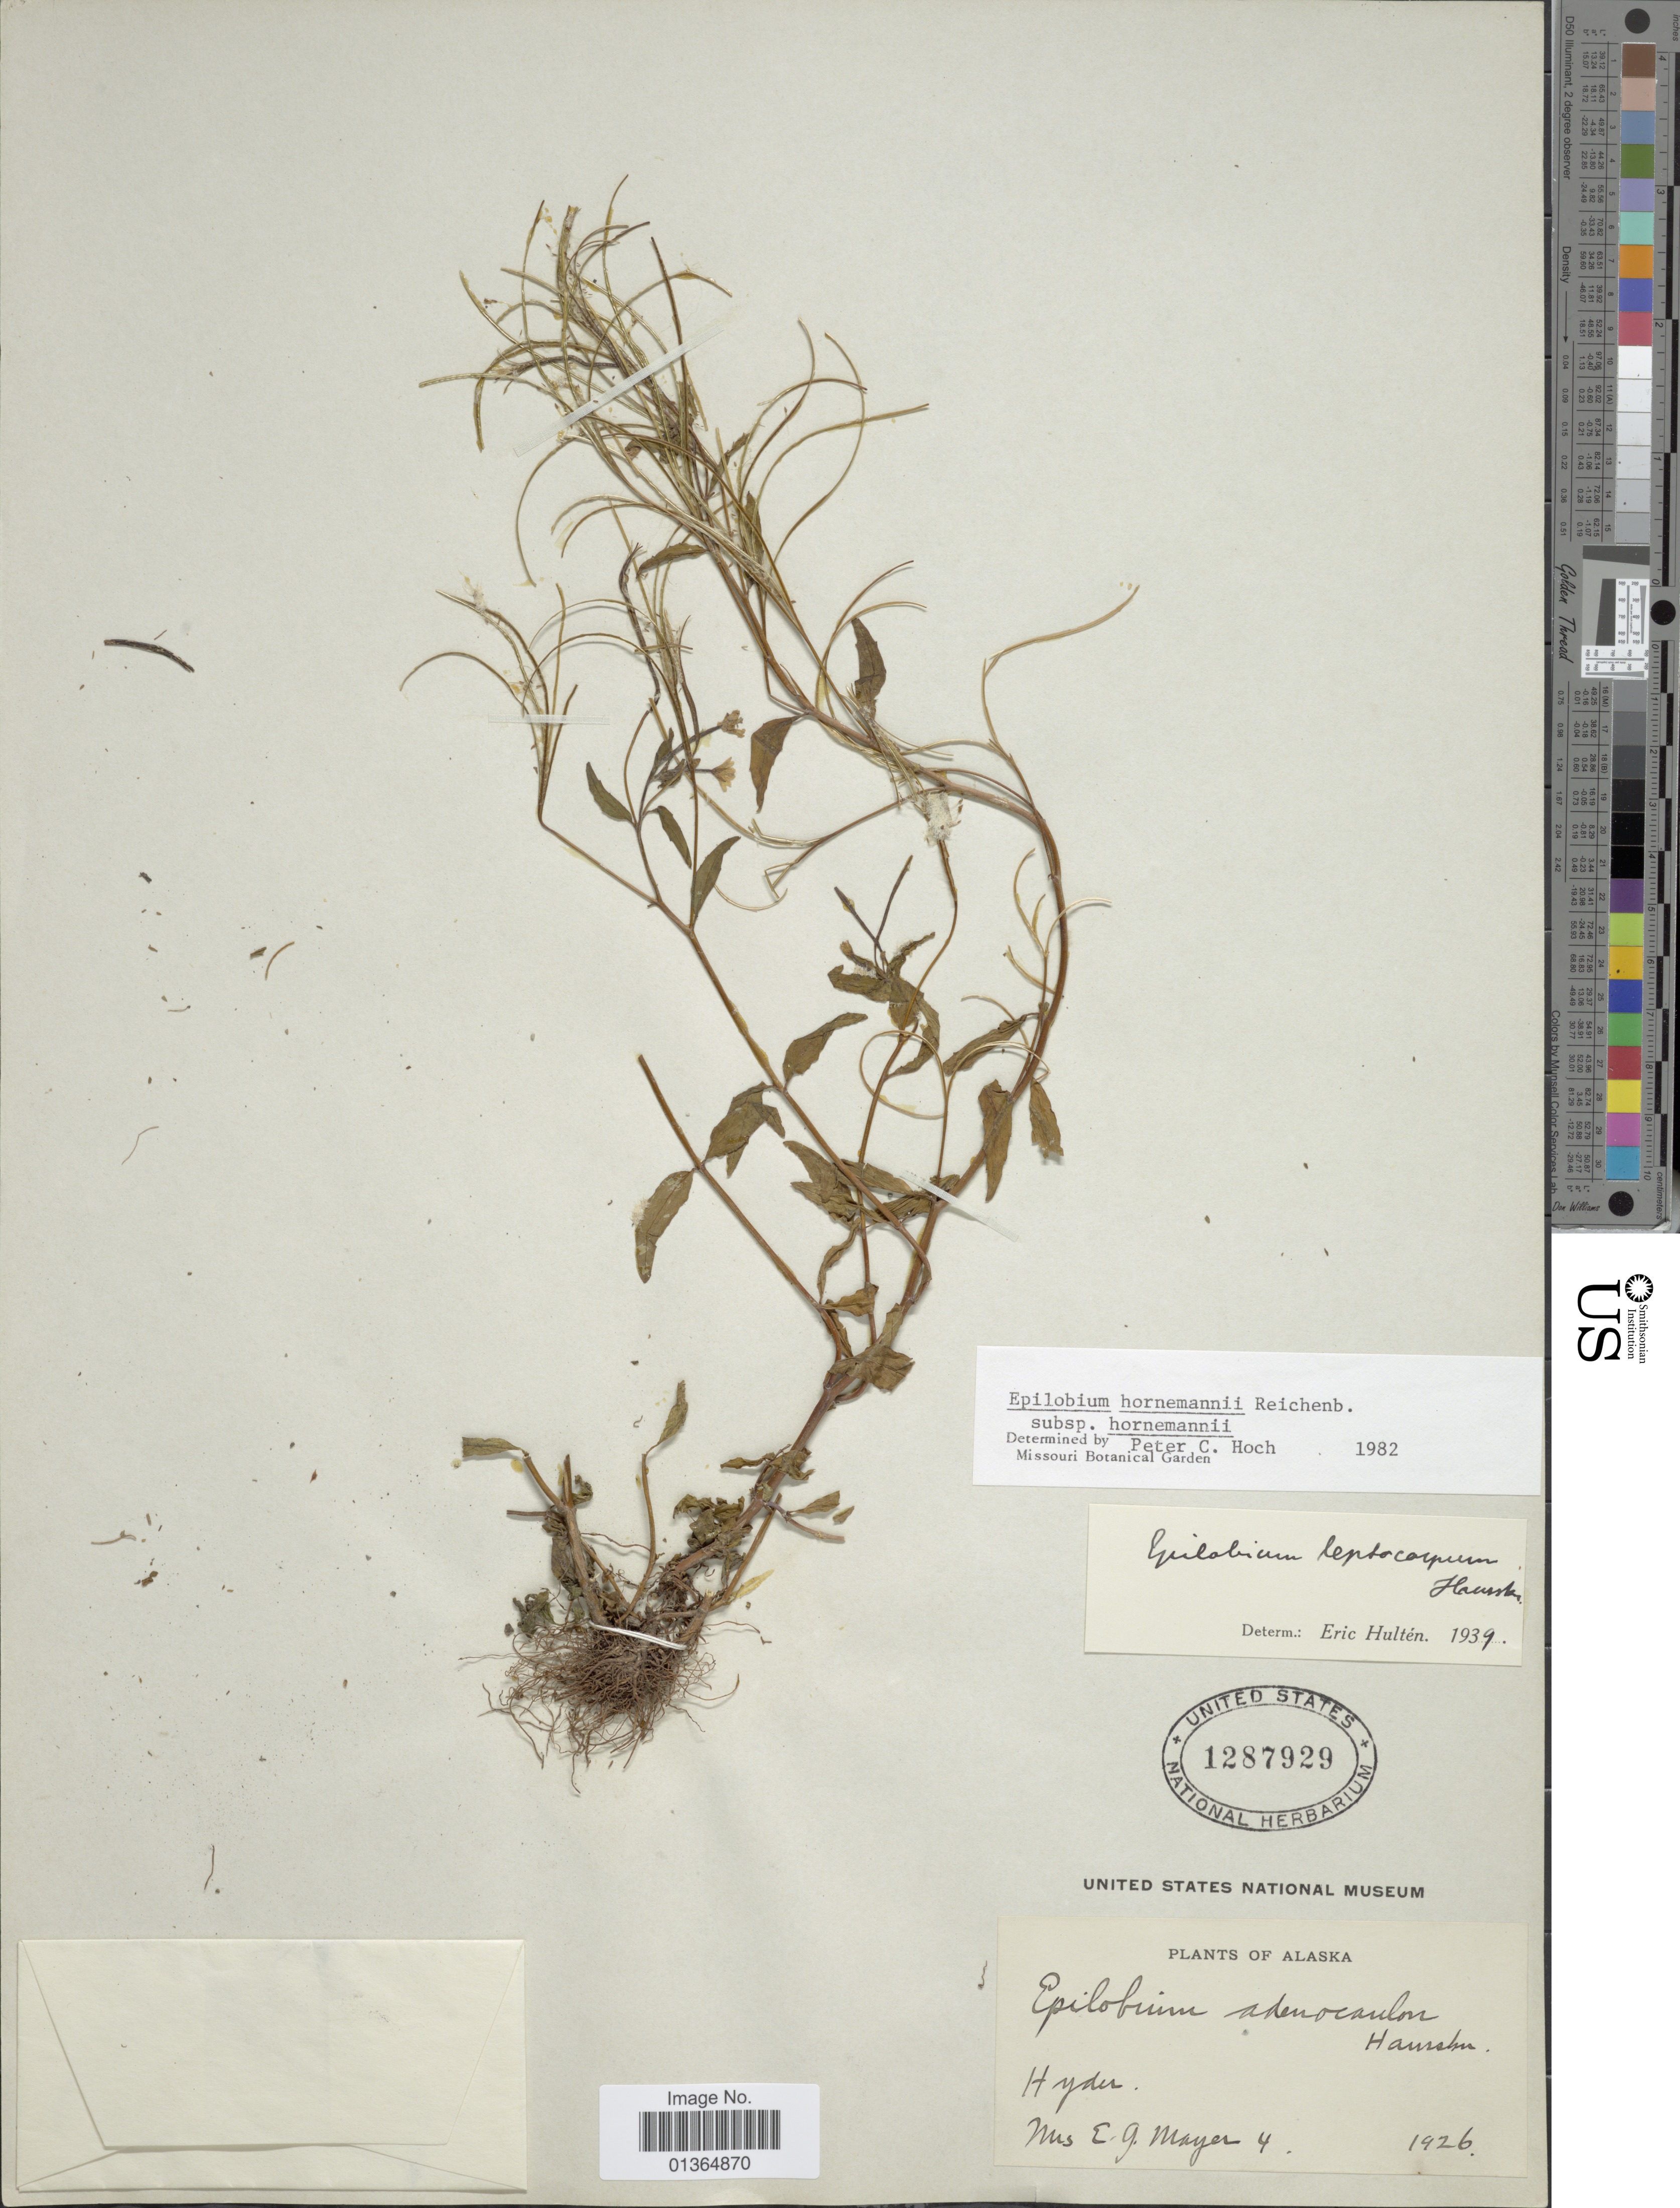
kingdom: Plantae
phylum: Tracheophyta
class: Magnoliopsida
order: Myrtales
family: Onagraceae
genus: Epilobium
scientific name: Epilobium hornemannii subsp. hornemannii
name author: Rchb.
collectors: E. Mayer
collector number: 4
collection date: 1926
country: United States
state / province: Alaska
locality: Hyder.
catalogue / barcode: US 1287929